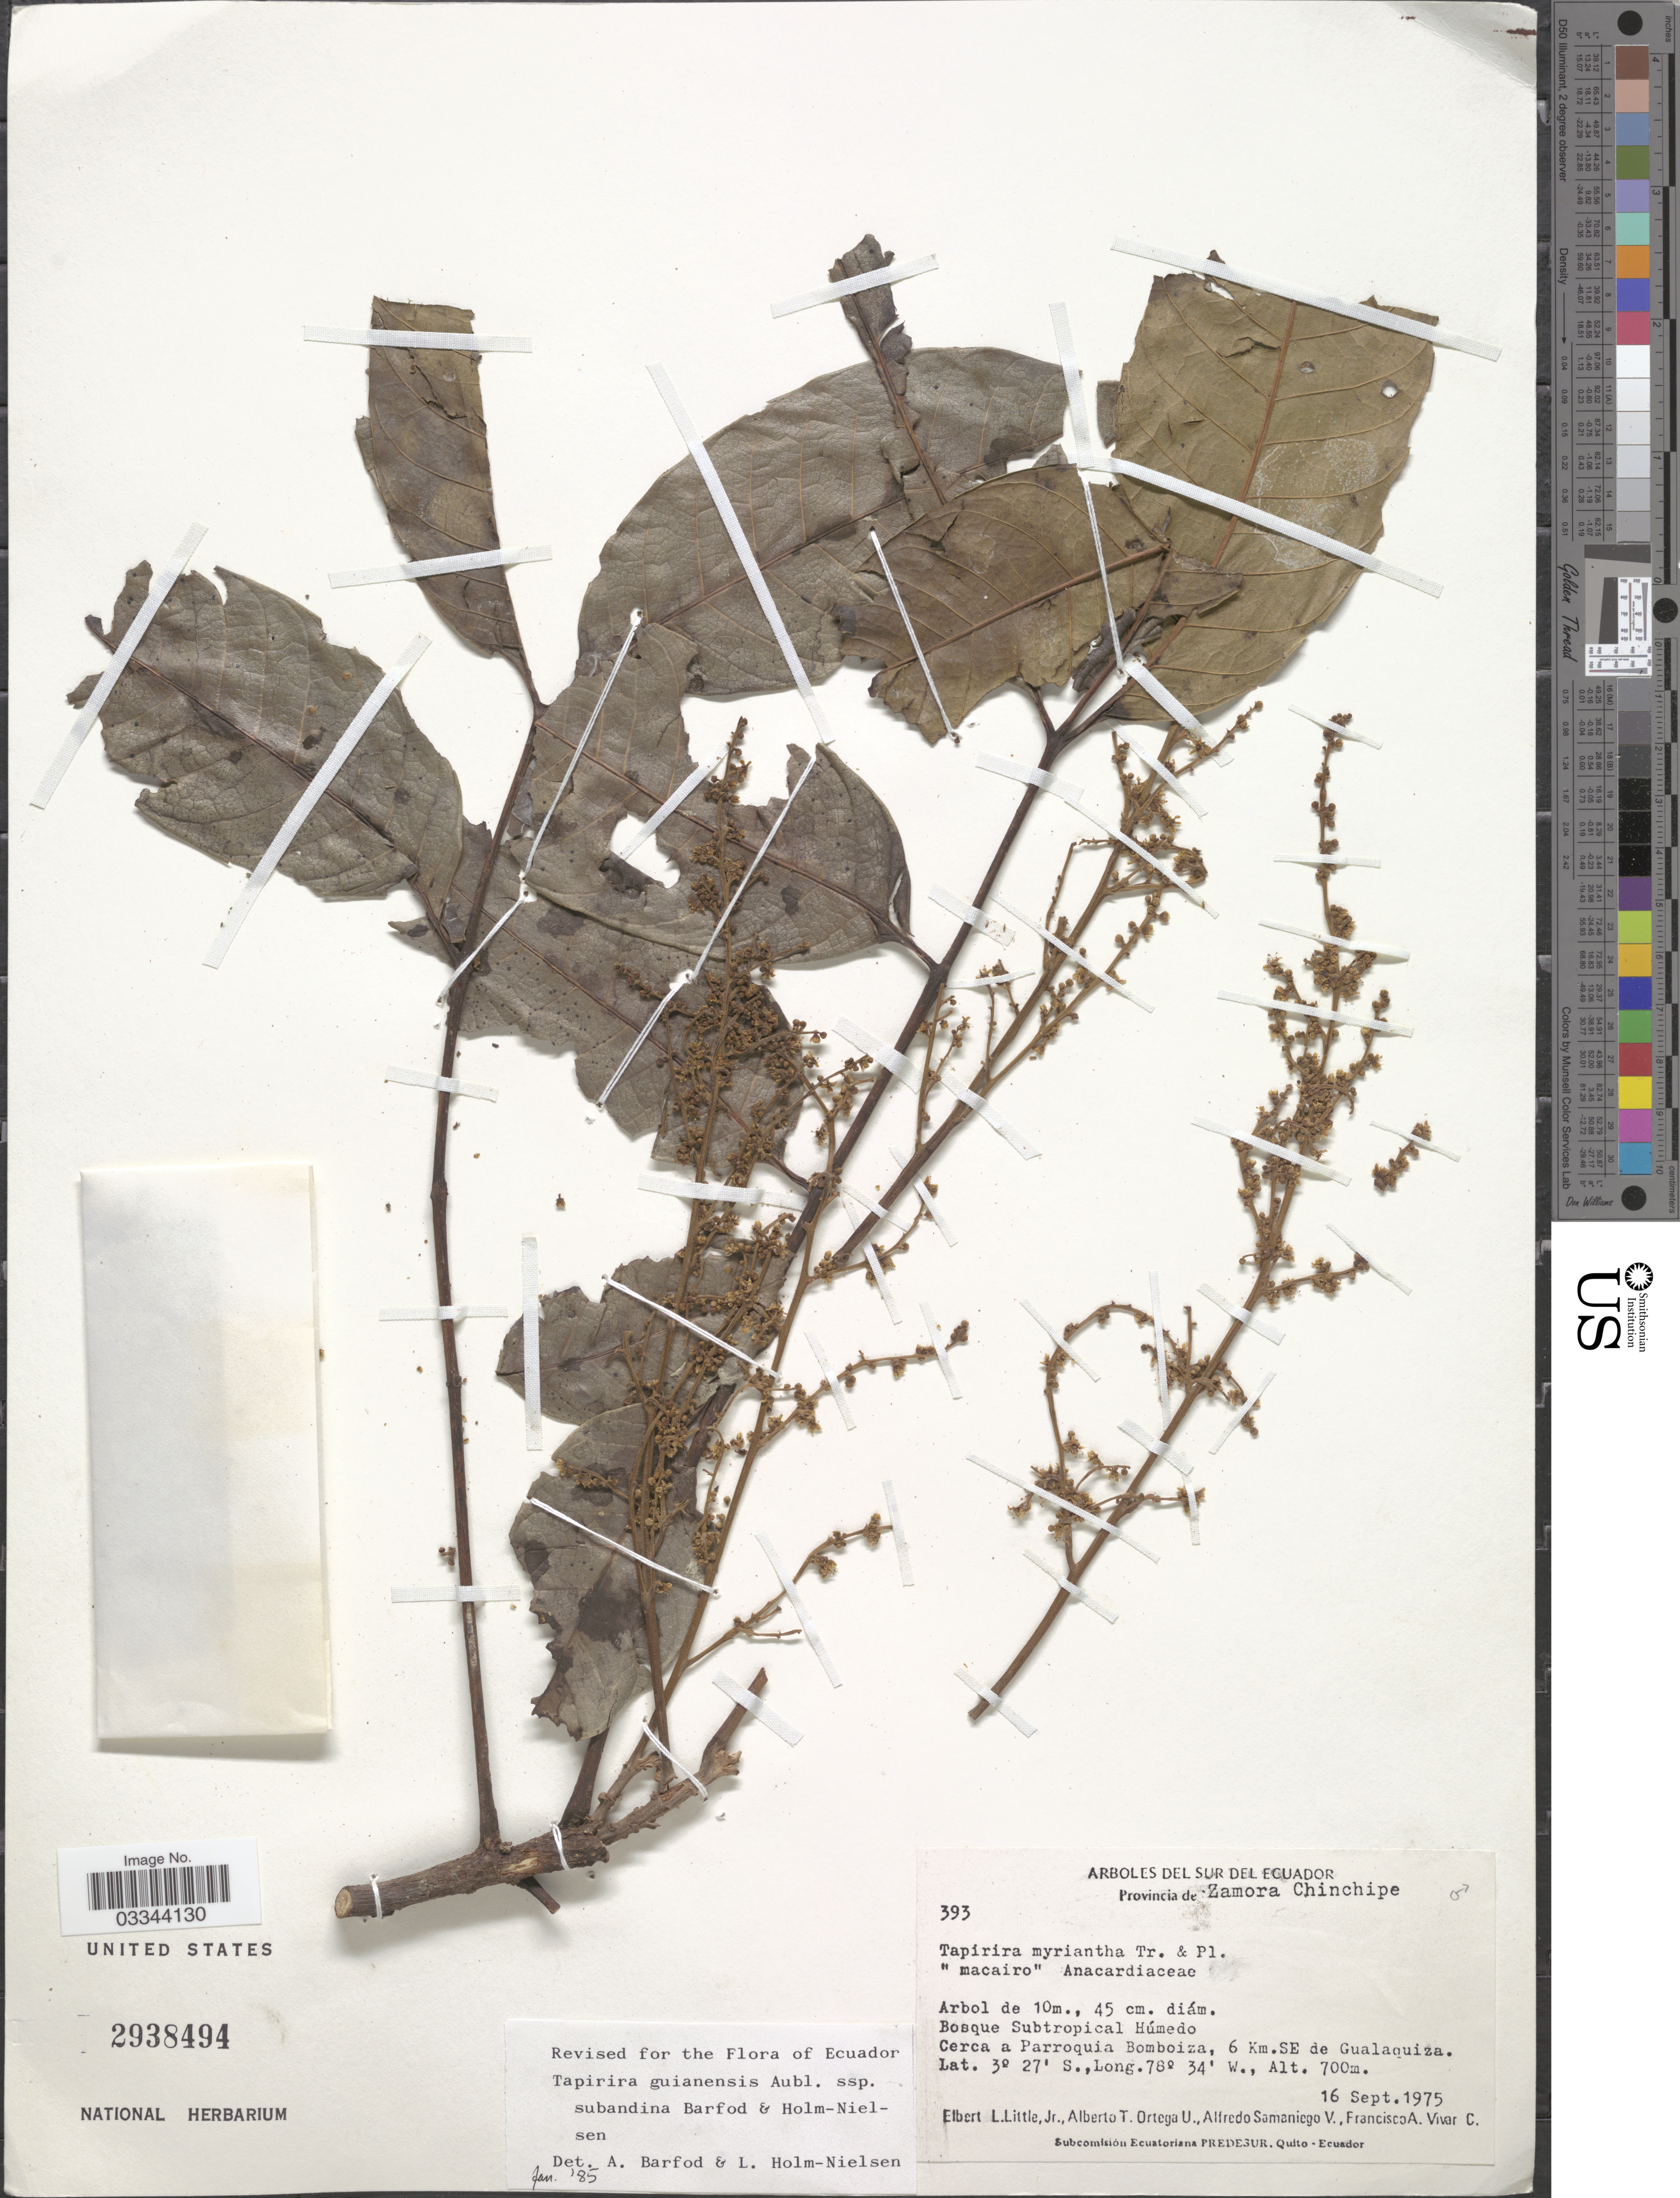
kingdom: Plantae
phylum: Tracheophyta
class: Magnoliopsida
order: Sapindales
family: Anacardiaceae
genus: Tapirira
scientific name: Tapirira guianensis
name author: Aubl.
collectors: E. L. Little, A. T. Ortega U., A. V. Samaniego & F. A. Vivar C.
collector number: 393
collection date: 1975-09-16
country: Ecuador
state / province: Zamora-Chinchipe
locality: Del Sur Del Ecuador. Cerca a Parroquia Bomboiza, 6 Km. SE de Gualaquiza.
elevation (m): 700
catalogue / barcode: US 2938494